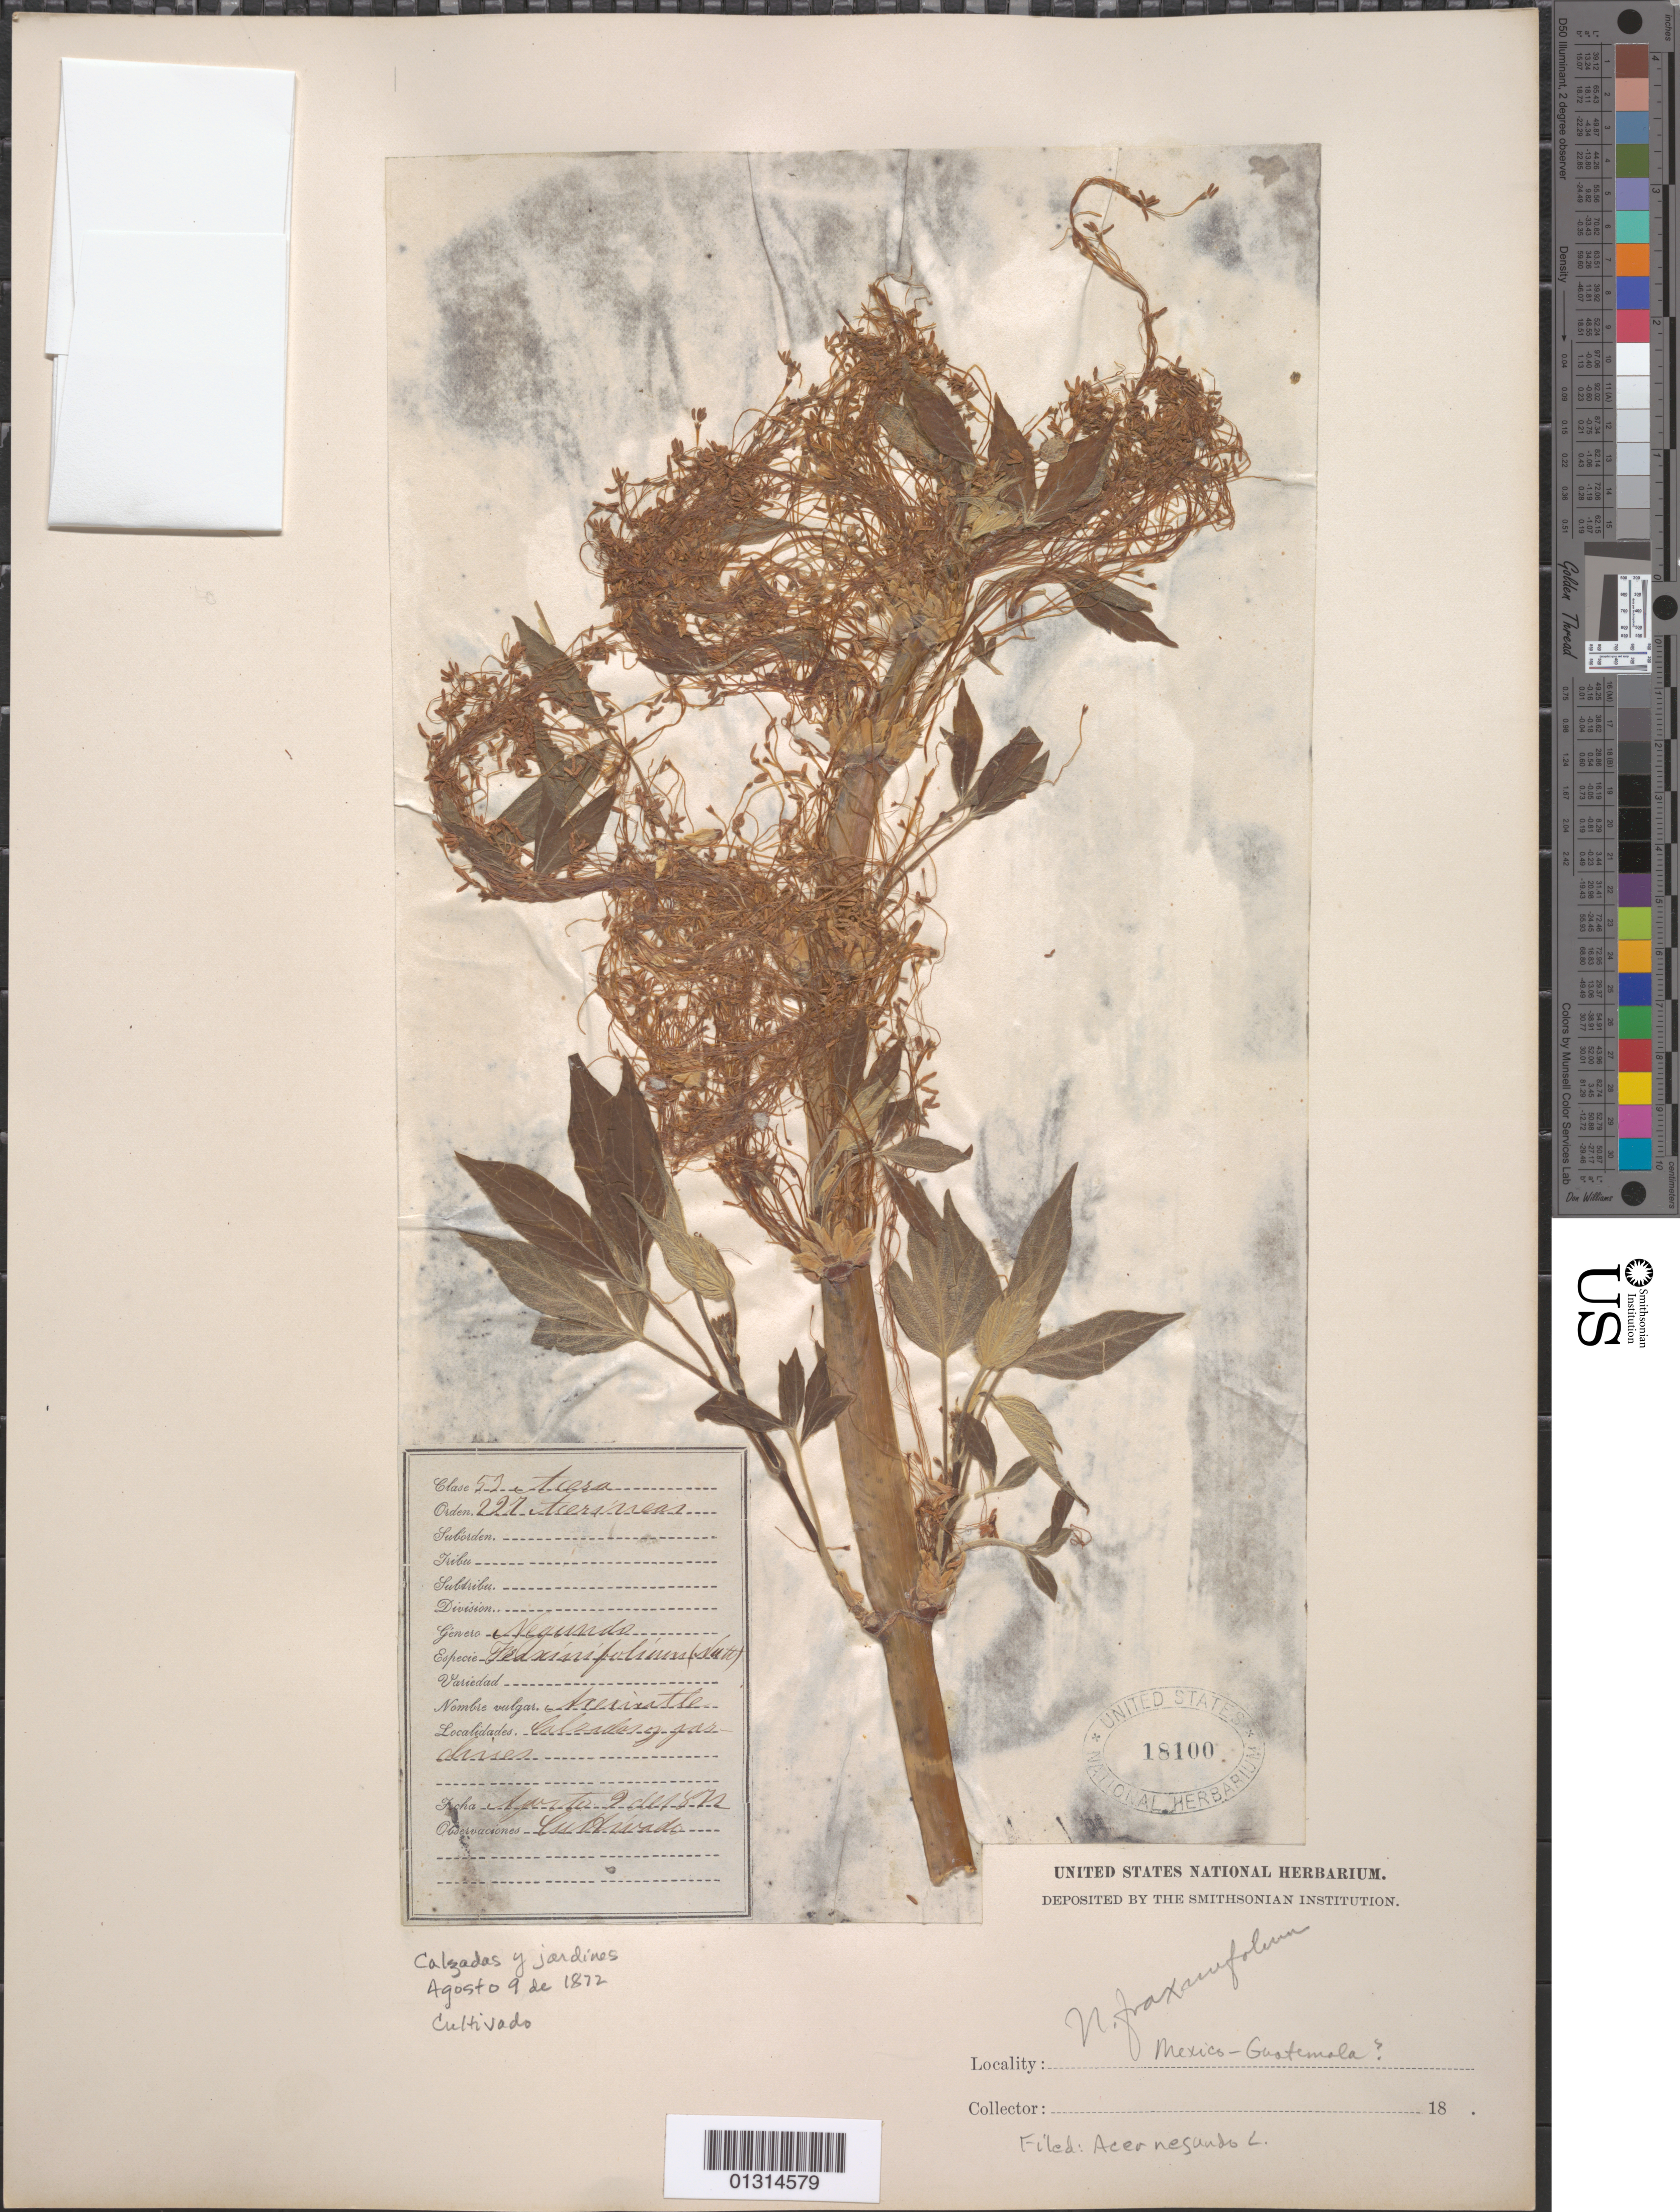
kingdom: Plantae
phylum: Tracheophyta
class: Magnoliopsida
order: Sapindales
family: Sapindaceae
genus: Acer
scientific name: Acer negundo subsp. mexicanum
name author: (DC.) Wesm.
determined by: Acevedo-Rodriguez, P., (US), Smithsonian Institution - National Museum of Natural History (UNITED STATES)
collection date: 1872-08-09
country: Mexico/Central America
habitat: Calzedas y jardines.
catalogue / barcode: US 18100